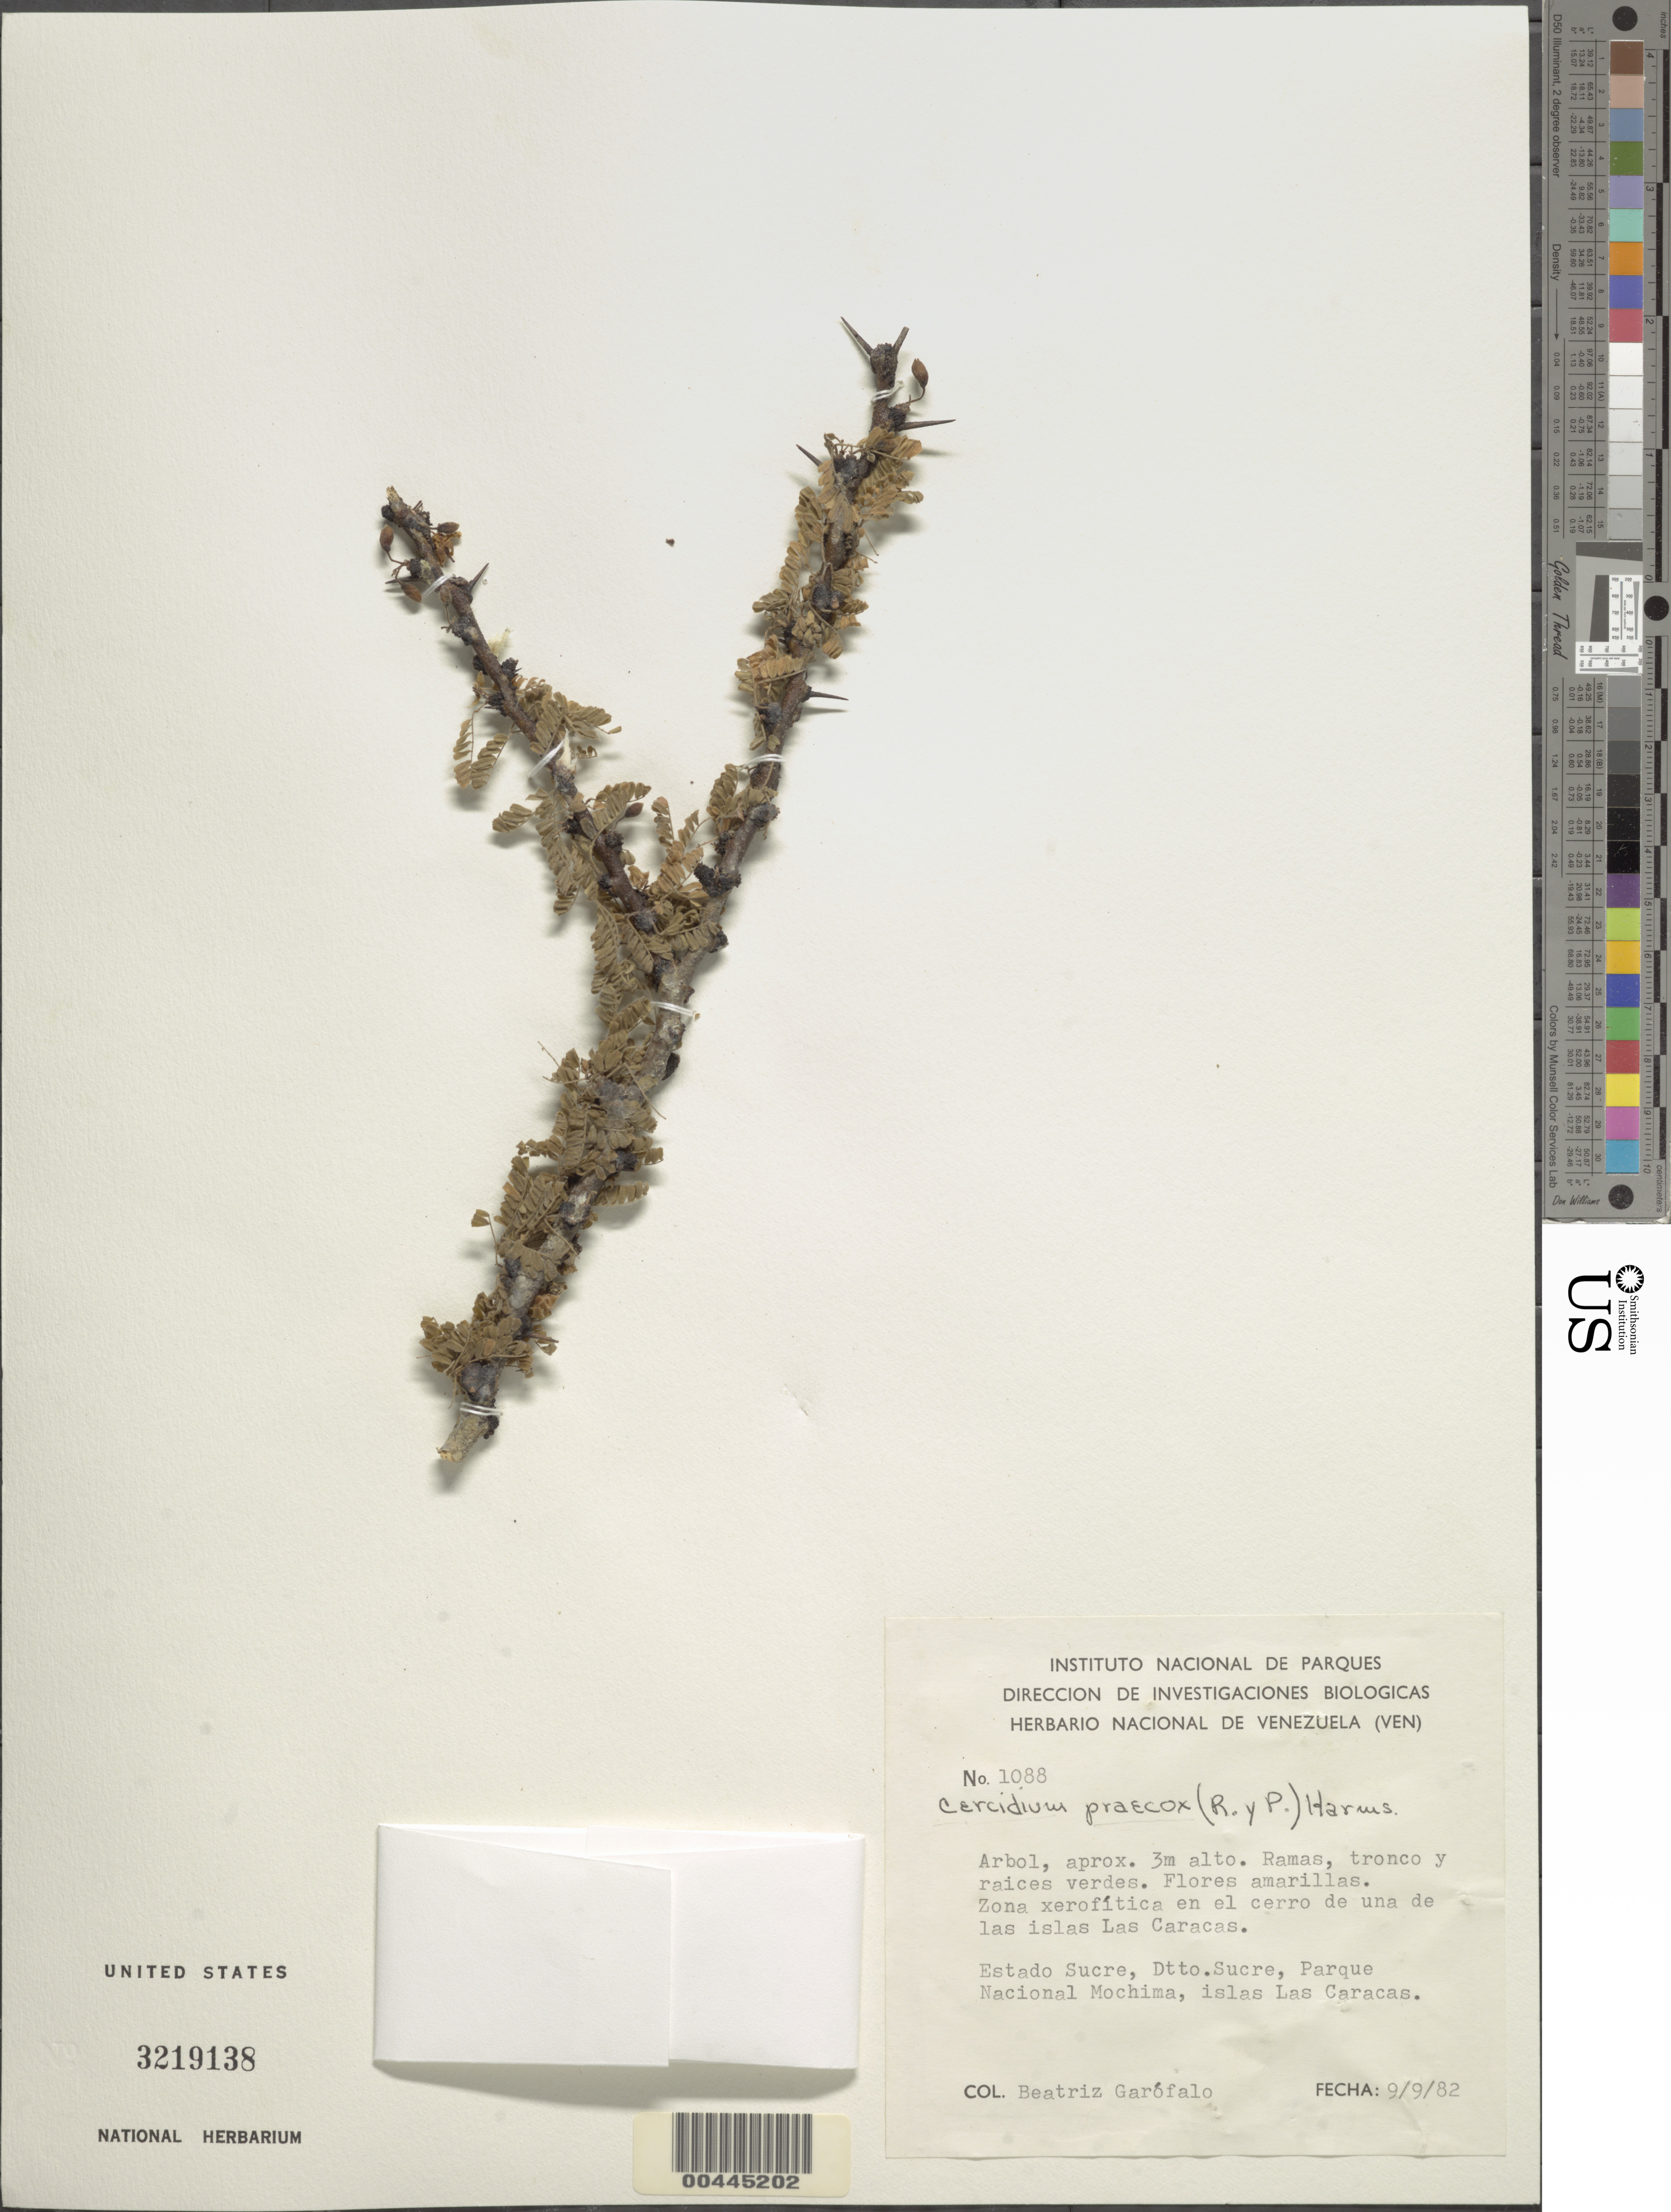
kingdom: Plantae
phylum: Tracheophyta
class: Magnoliopsida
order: Fabales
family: Fabaceae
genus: Parkinsonia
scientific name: Parkinsonia praecox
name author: (Ruiz & Pav.) J.E. Hawkins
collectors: B. Garofalo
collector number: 1088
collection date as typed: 09 Sep 1982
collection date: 1982-09-09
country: Venezuela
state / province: Sucre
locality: Mochima national park, islas las caracas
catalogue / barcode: US 3219138